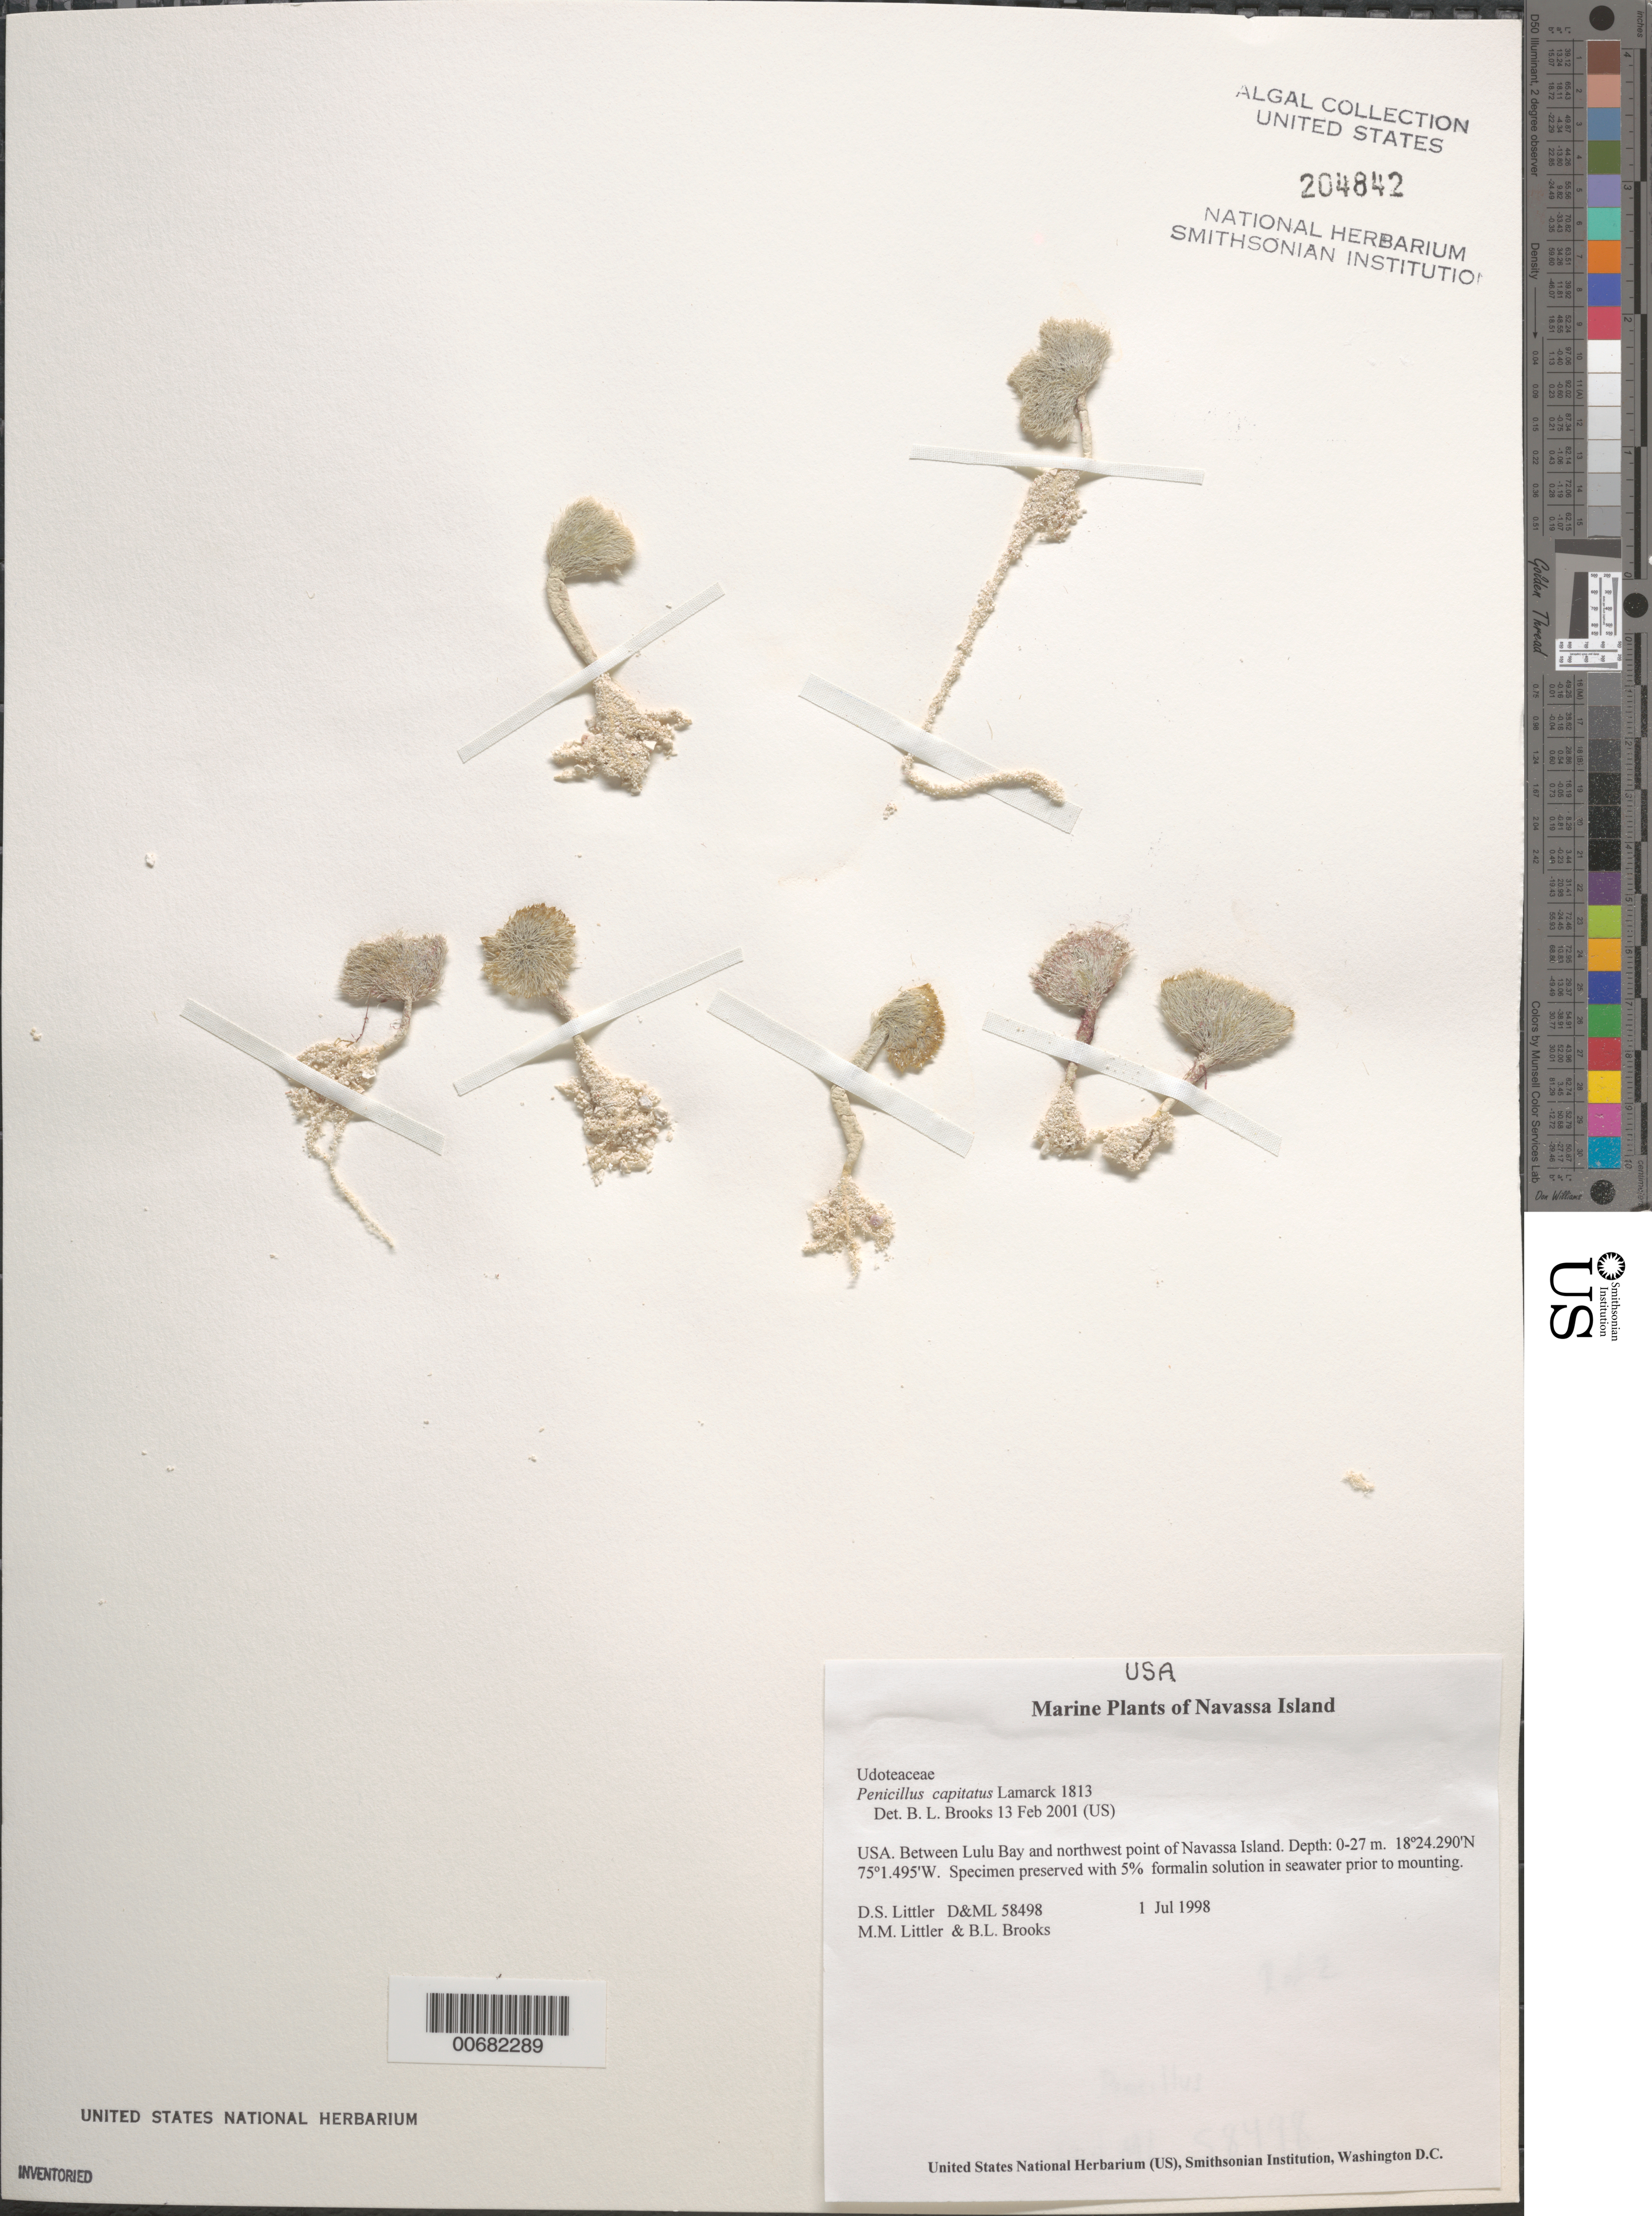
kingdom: Plantae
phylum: Chlorophyta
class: Ulvophyceae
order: Bryopsidales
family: Udoteaceae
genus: Penicillus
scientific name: Penicillus capitatus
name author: Lam.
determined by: Brooks, B. L., (BOT), Smithsonian Institution - National Museum of Natural History (UNITED STATES)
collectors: D. S. Littler, M. M. Littler & B. Brooks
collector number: D&ML 58498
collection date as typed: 01 Jul 1998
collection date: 1998-07-01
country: Navassa Island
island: Navassa Island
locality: Between Lulu Bay and northwest point of island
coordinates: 18 24.290' N, 75 1.495' W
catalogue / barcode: US 204842